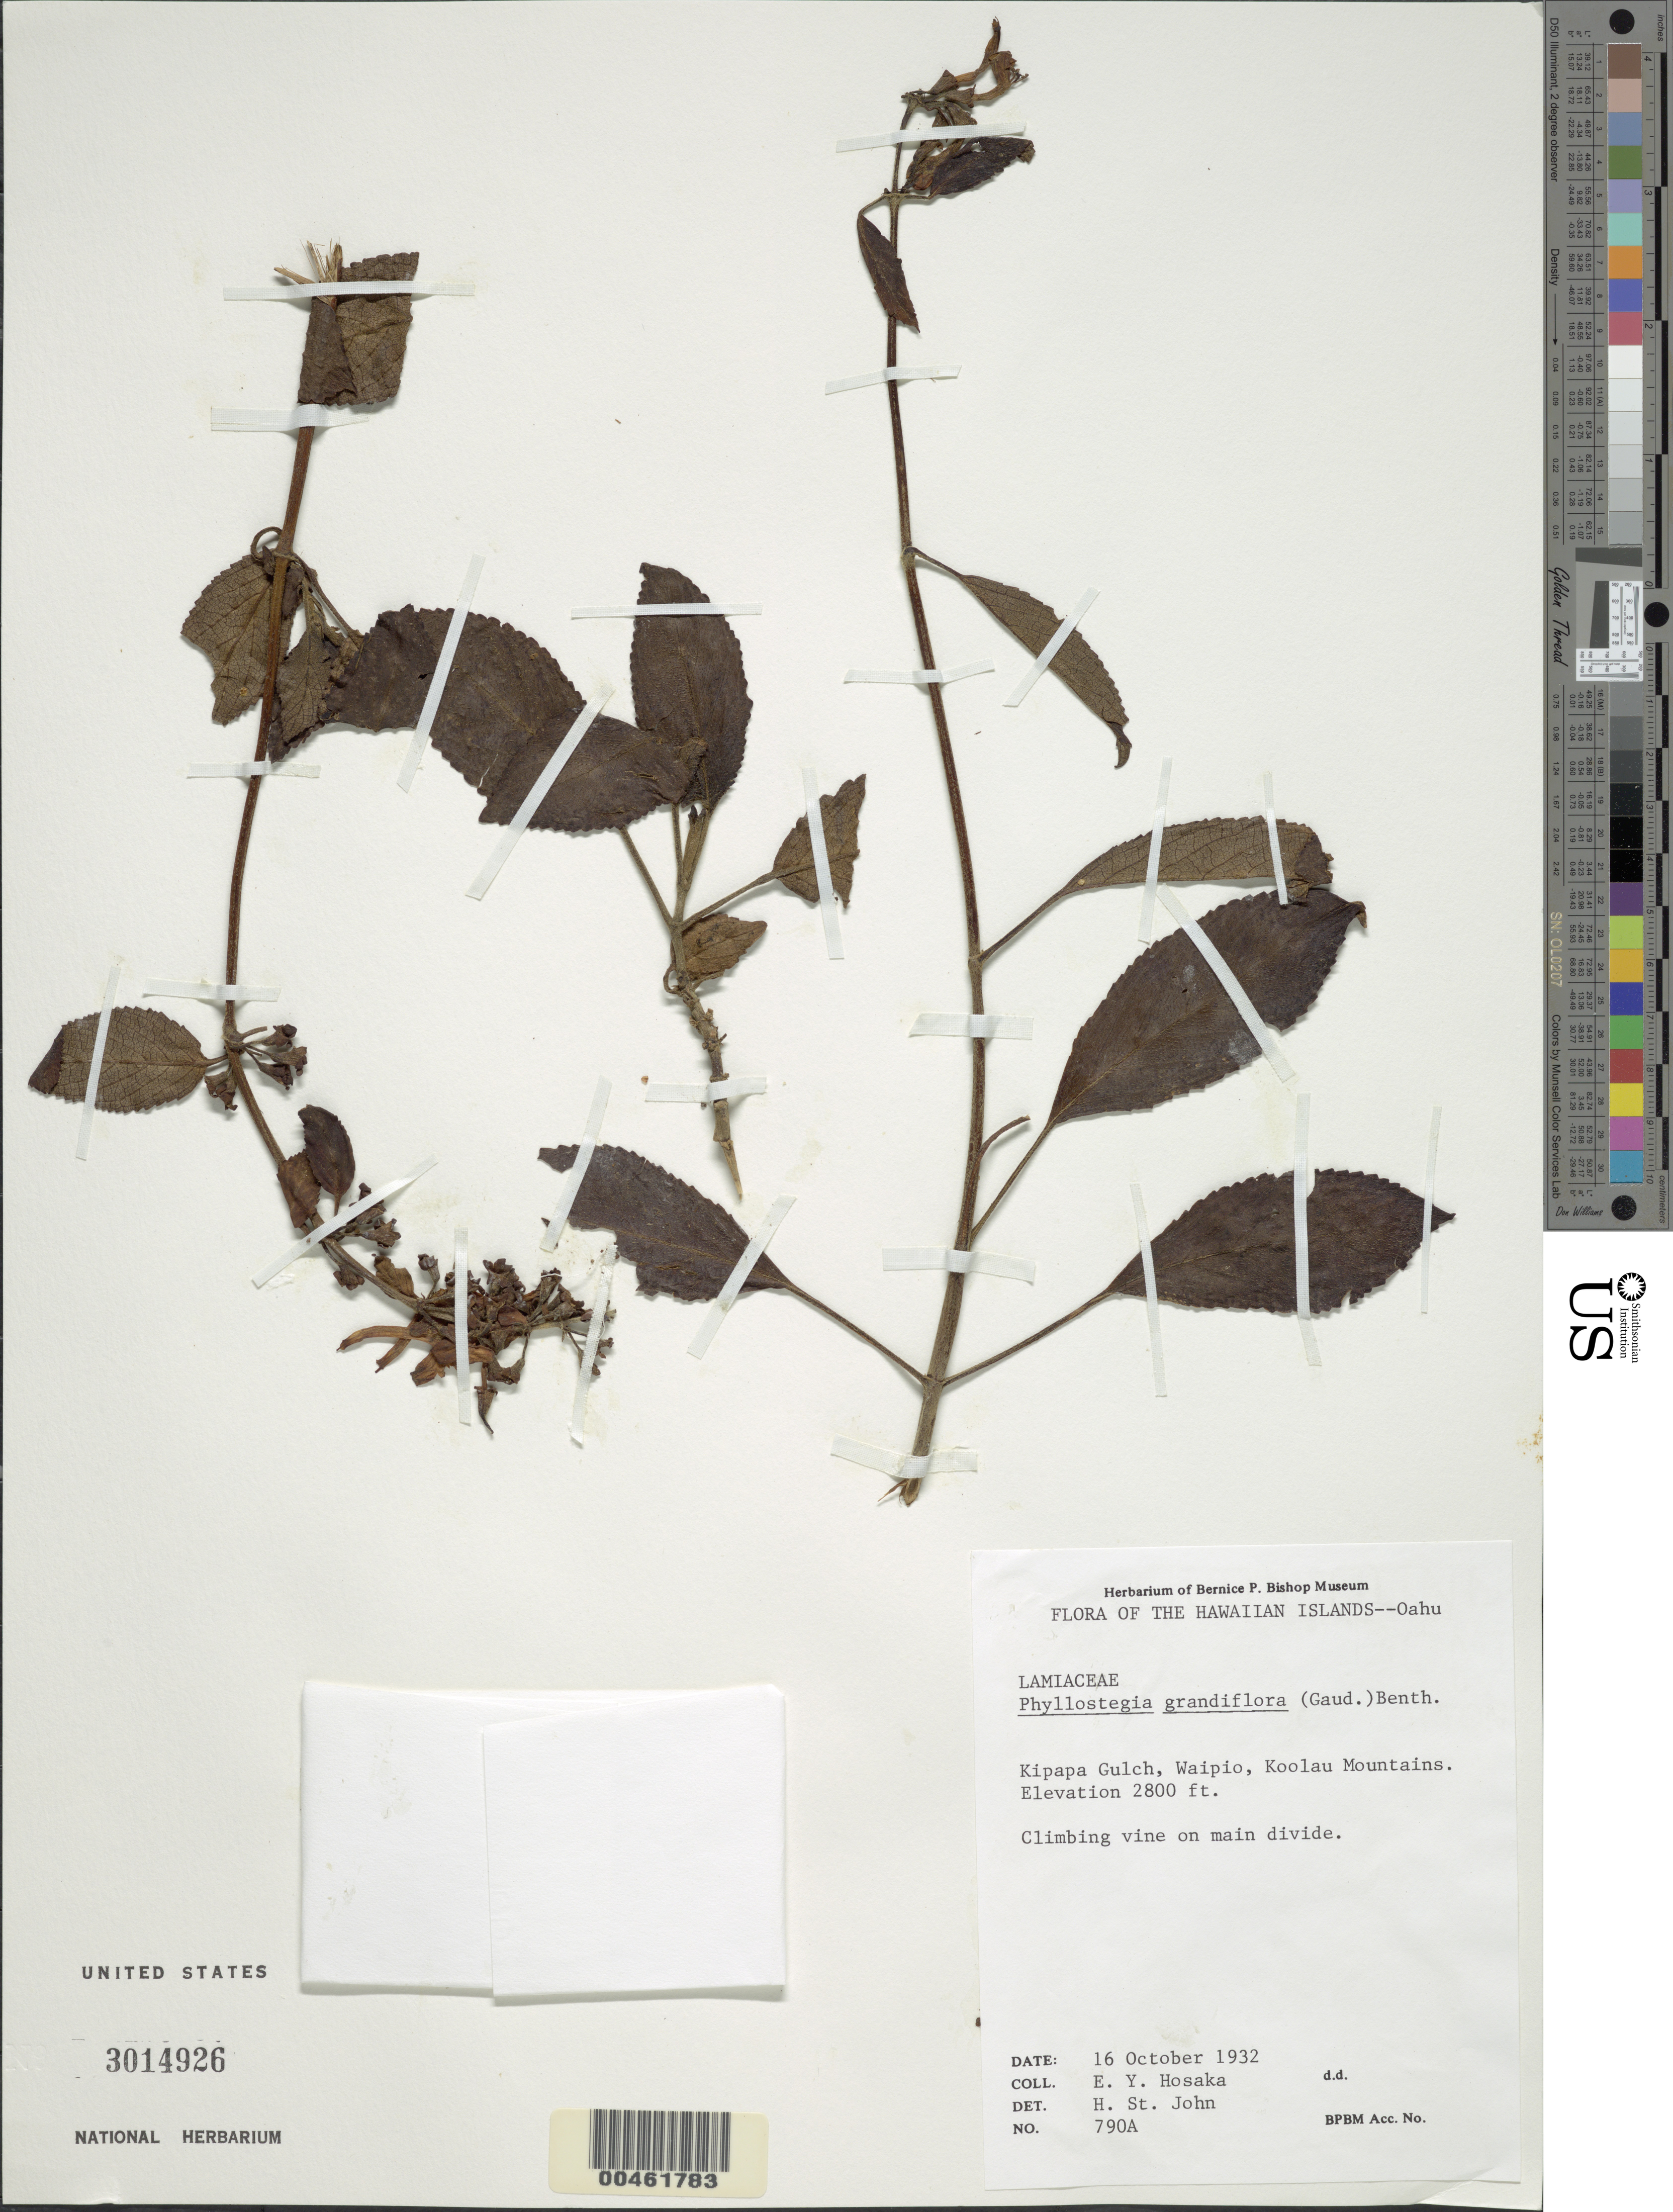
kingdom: Plantae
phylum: Tracheophyta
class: Magnoliopsida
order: Lamiales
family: Lamiaceae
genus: Phyllostegia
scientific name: Phyllostegia grandiflora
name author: (Gaudich.) Benth.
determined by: St. John, H.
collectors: E. Y. Hosaka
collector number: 790a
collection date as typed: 16 Oct 1932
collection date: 1932-10-16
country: United States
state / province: Hawaii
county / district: Honolulu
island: Oahu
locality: Kipapa Gulch, Waipio, Koolau Mountains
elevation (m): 853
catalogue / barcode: US 3014926